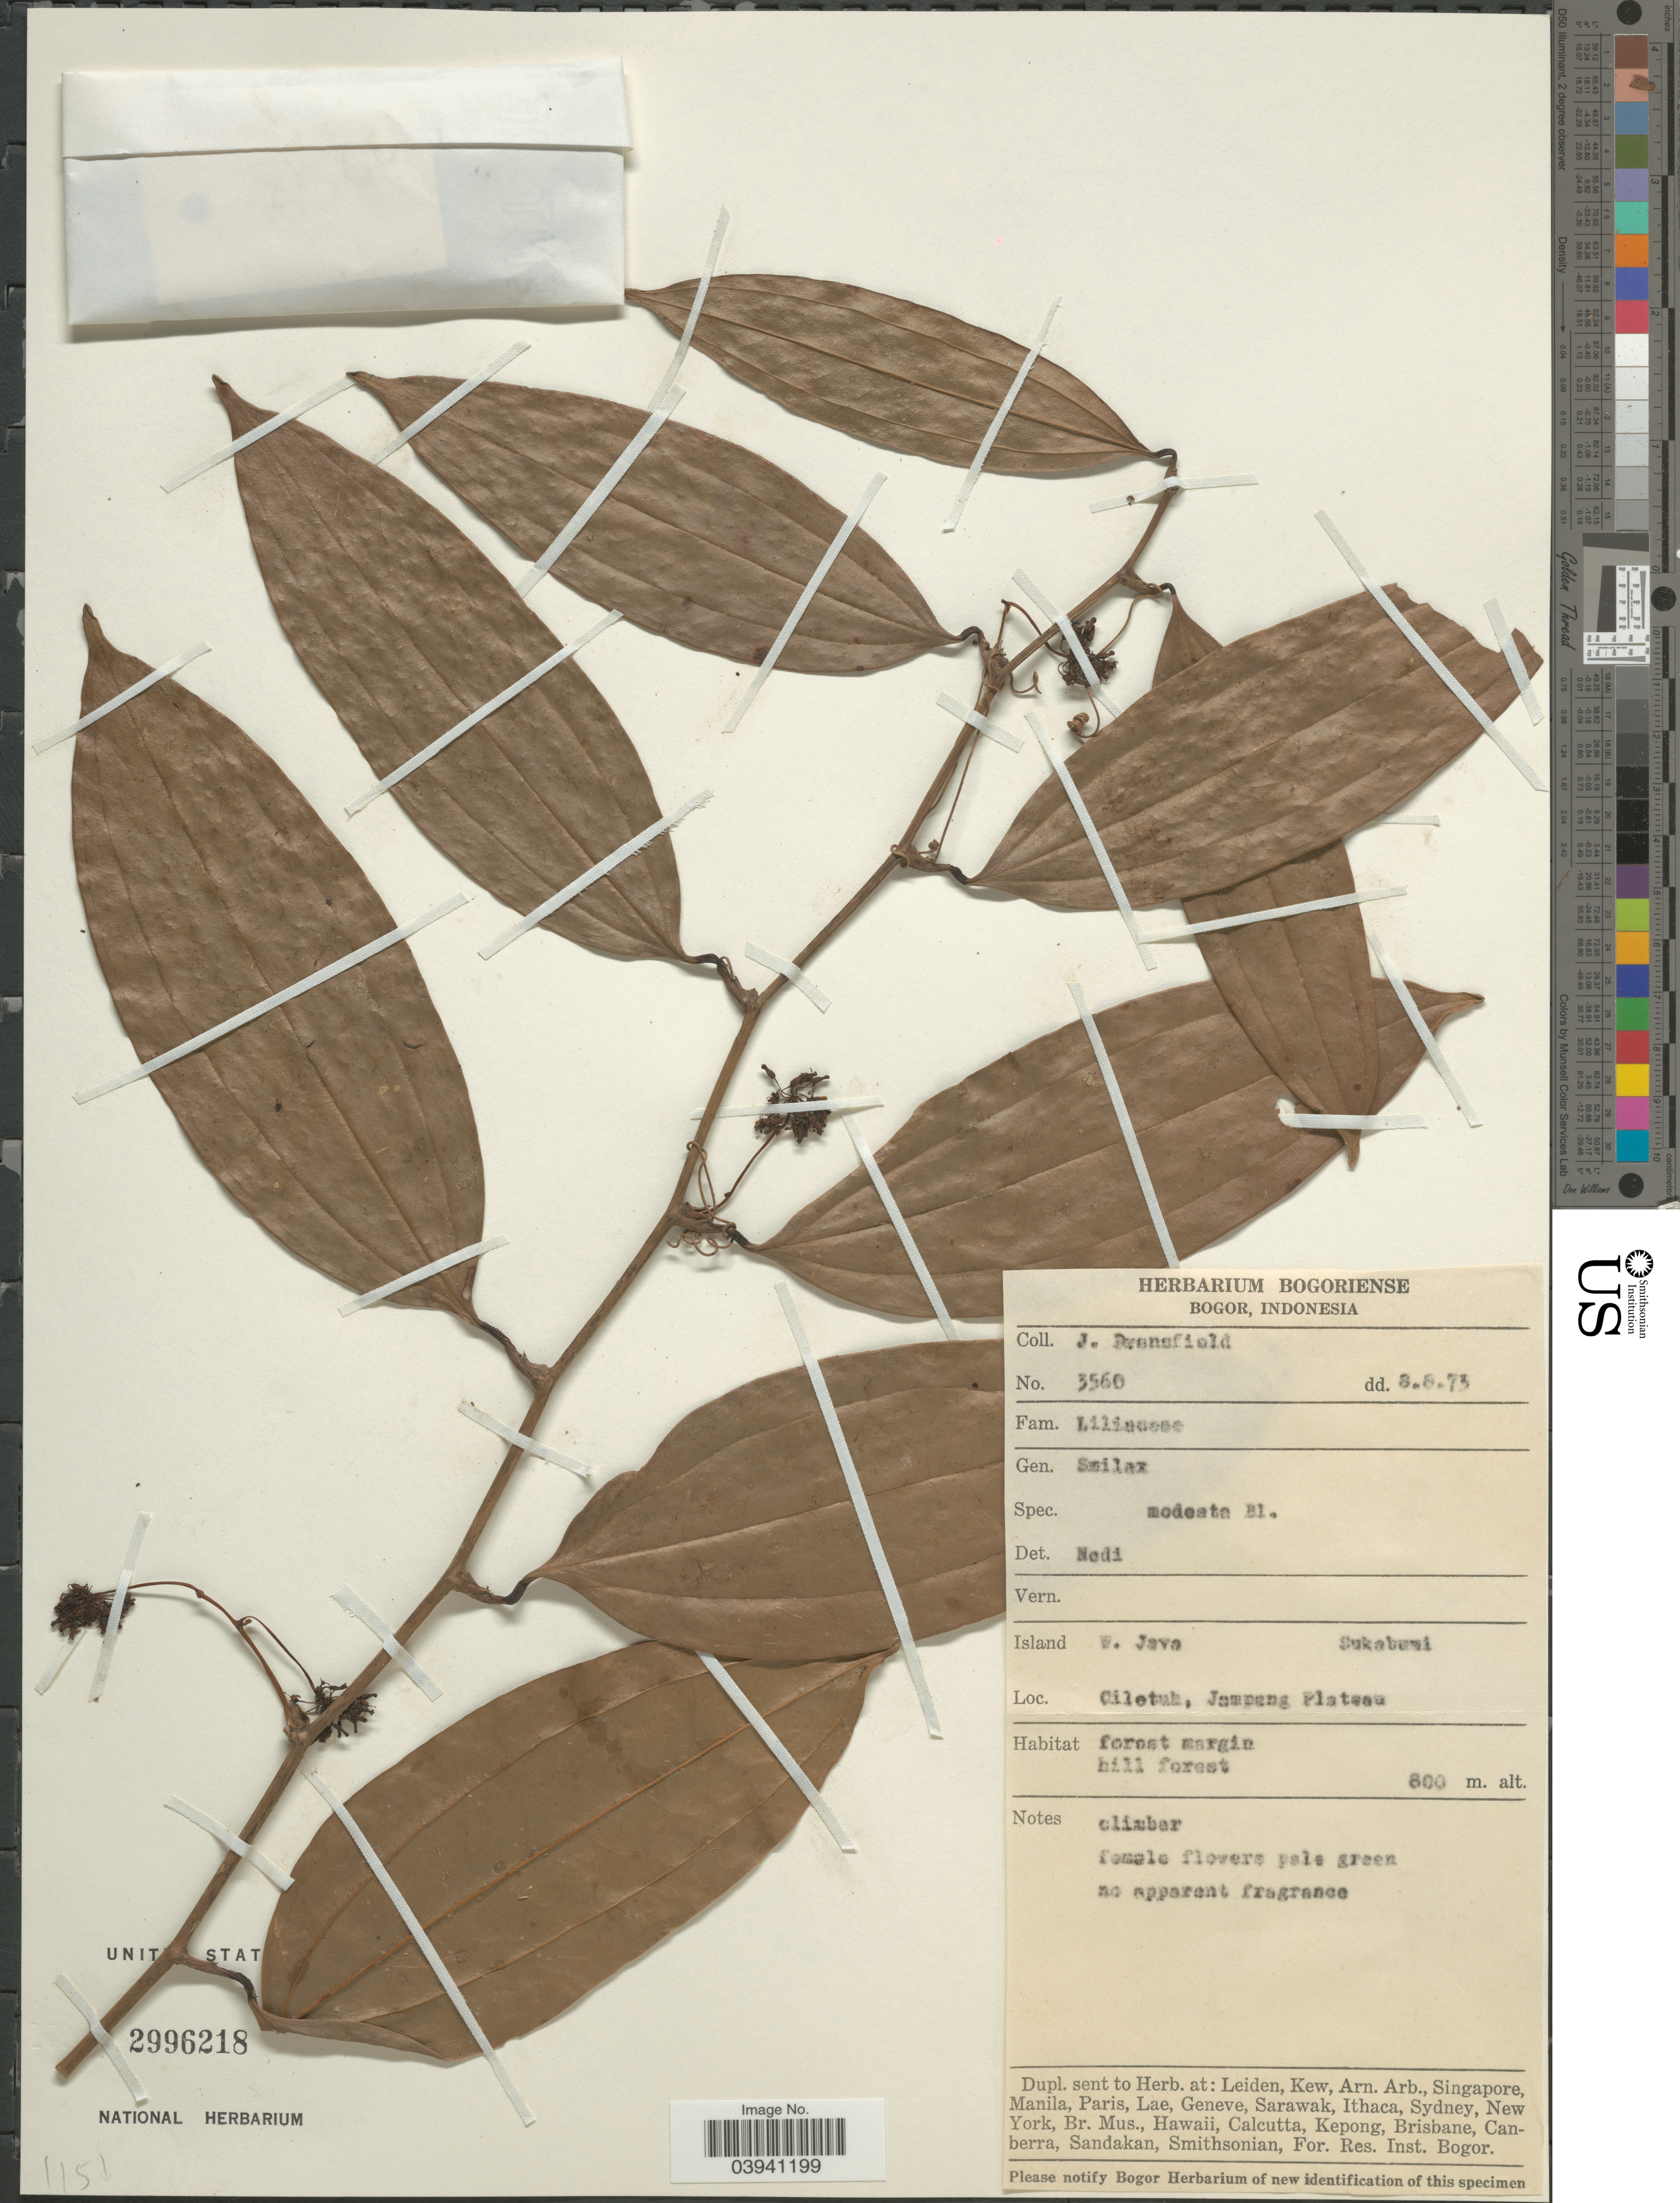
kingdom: Plantae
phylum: Tracheophyta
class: Liliopsida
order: Liliales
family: Smilacaceae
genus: Smilax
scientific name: Smilax modesta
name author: A. DC.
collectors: J. Dransfield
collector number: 3560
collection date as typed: Transcribed d/m/y: 8/8/73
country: Indonesia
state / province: Java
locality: Island W. Java. Sukabumi. Ciletuk, Jampang Plateau. [interpreted]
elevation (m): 800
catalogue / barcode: US 2996218